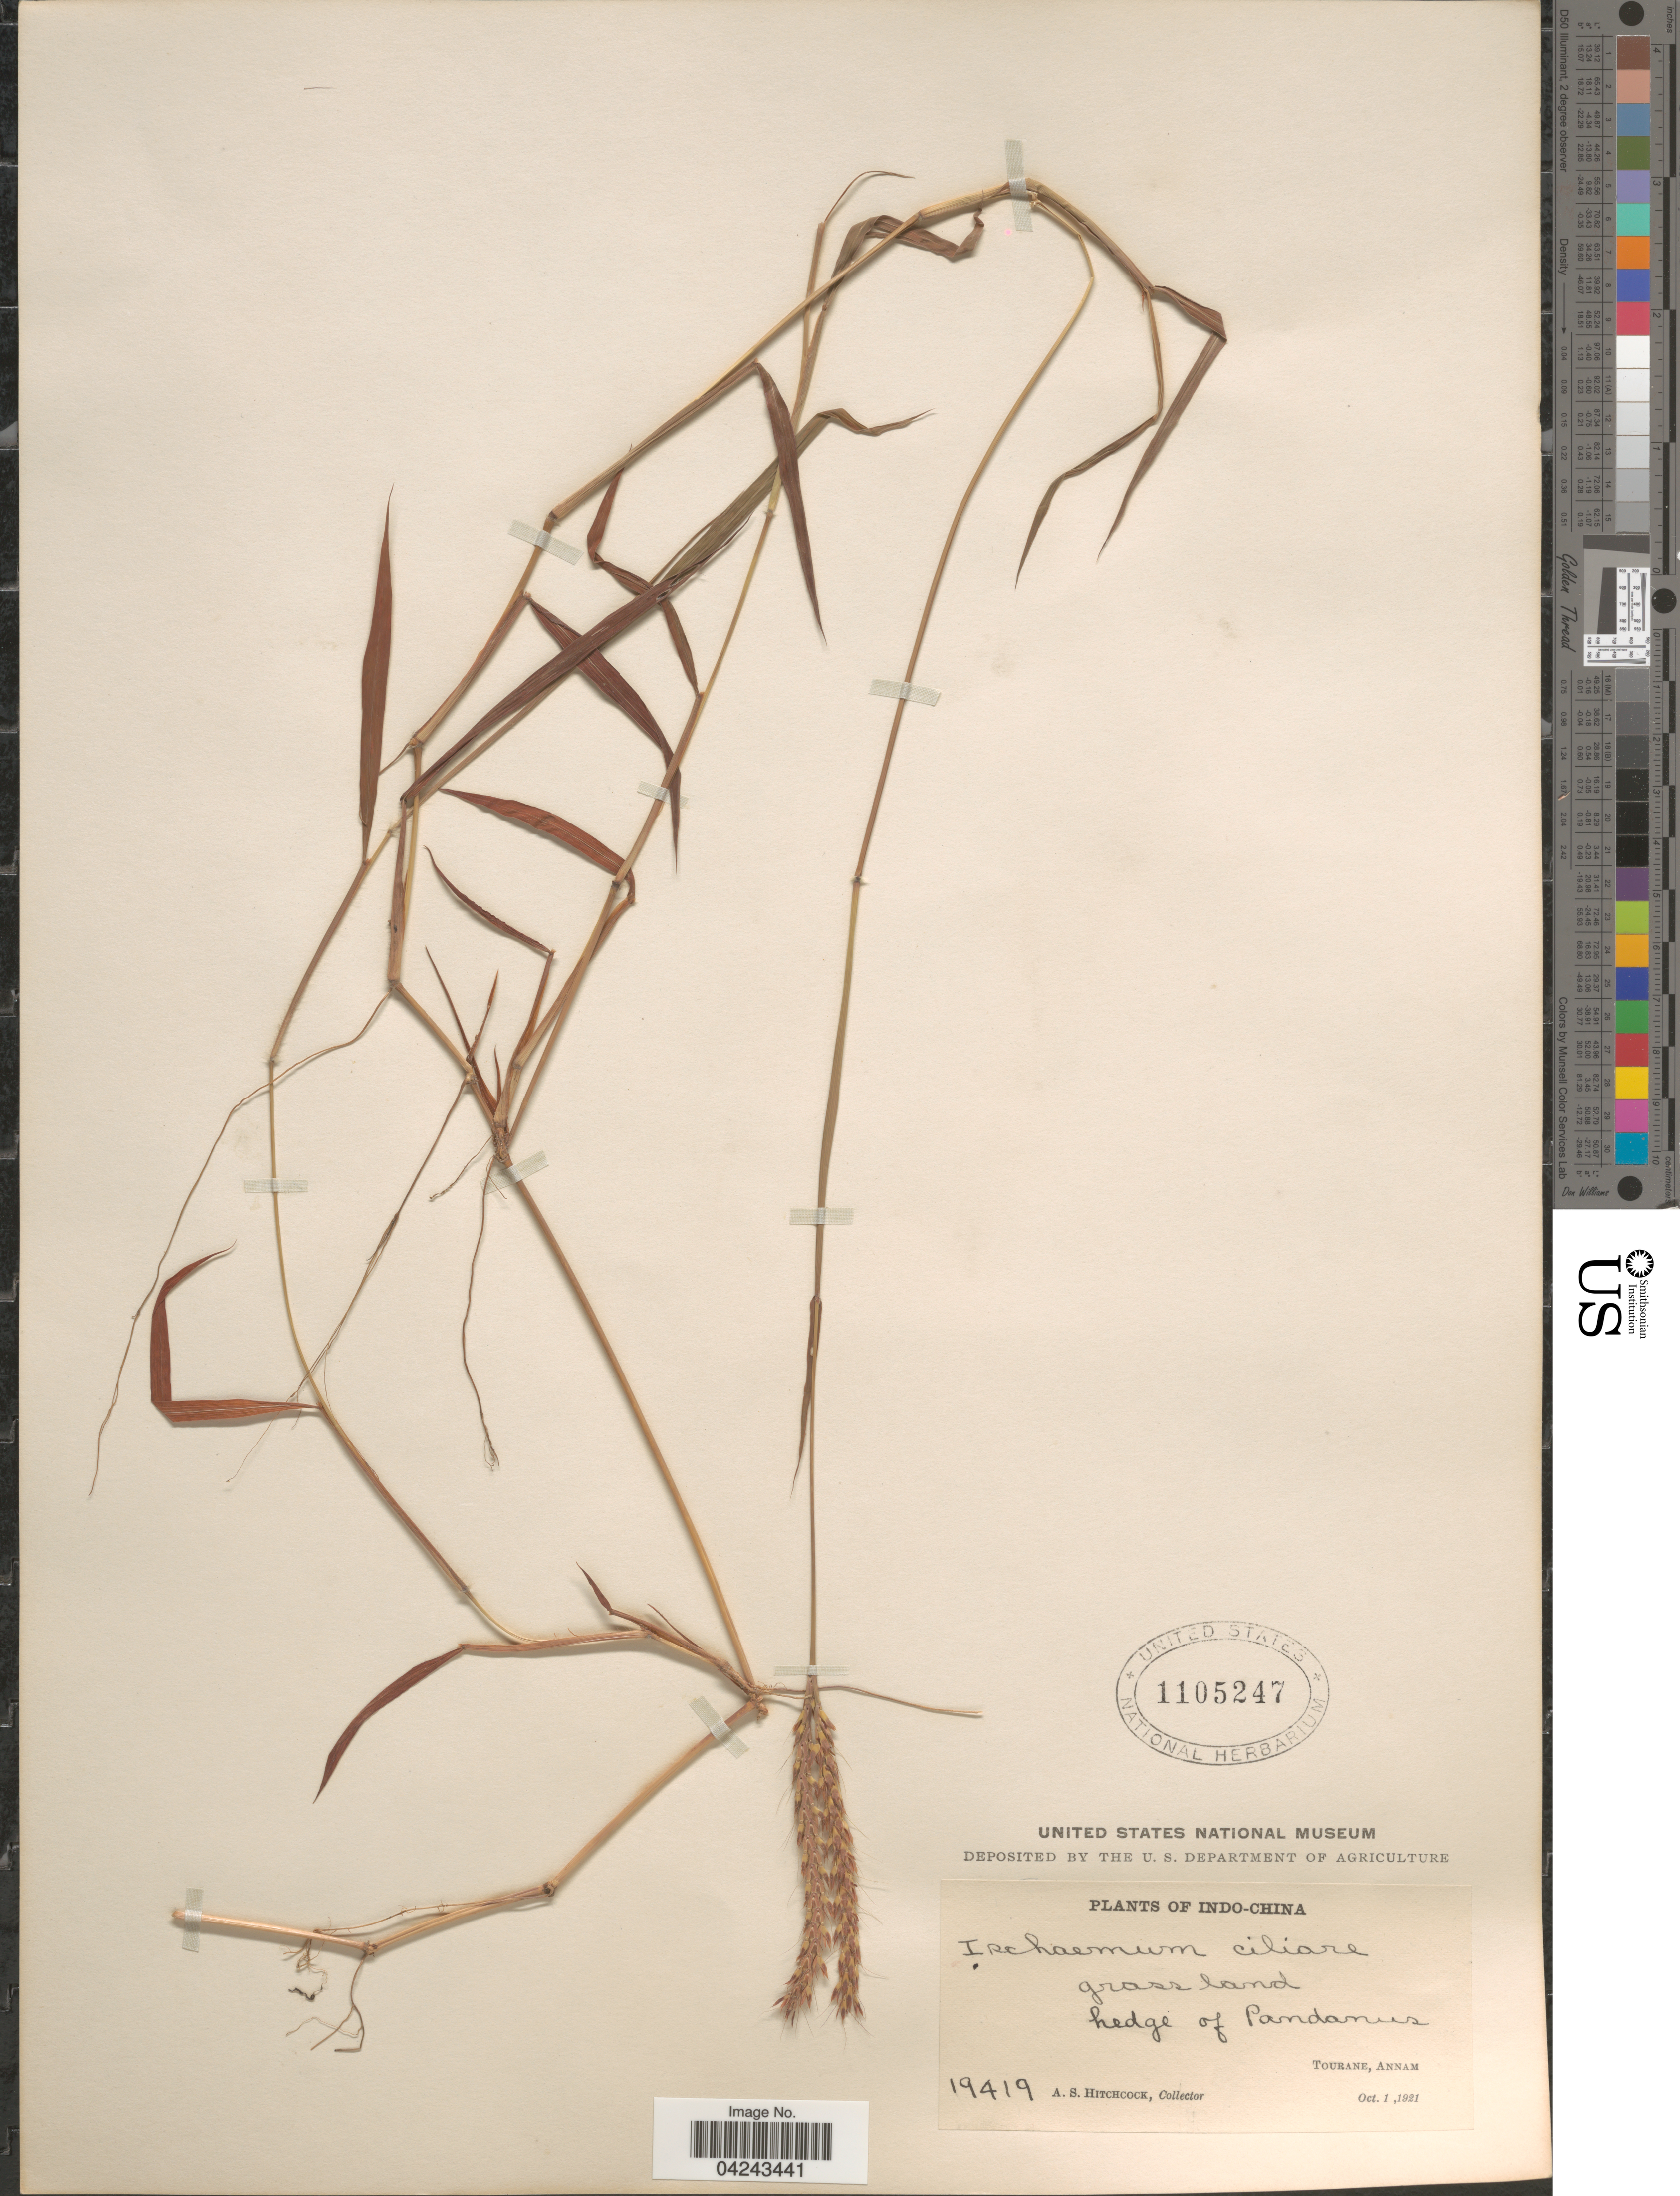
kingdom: Plantae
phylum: Tracheophyta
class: Liliopsida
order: Poales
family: Poaceae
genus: Ischaemum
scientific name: Ischaemum ciliare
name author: Retz.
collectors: A. S. Hitchcock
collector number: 19419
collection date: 1921-10-01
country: Vietnam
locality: Indo-China. Grassland hedge of Pandanus. Tourane, Annam.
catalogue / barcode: US 1105247